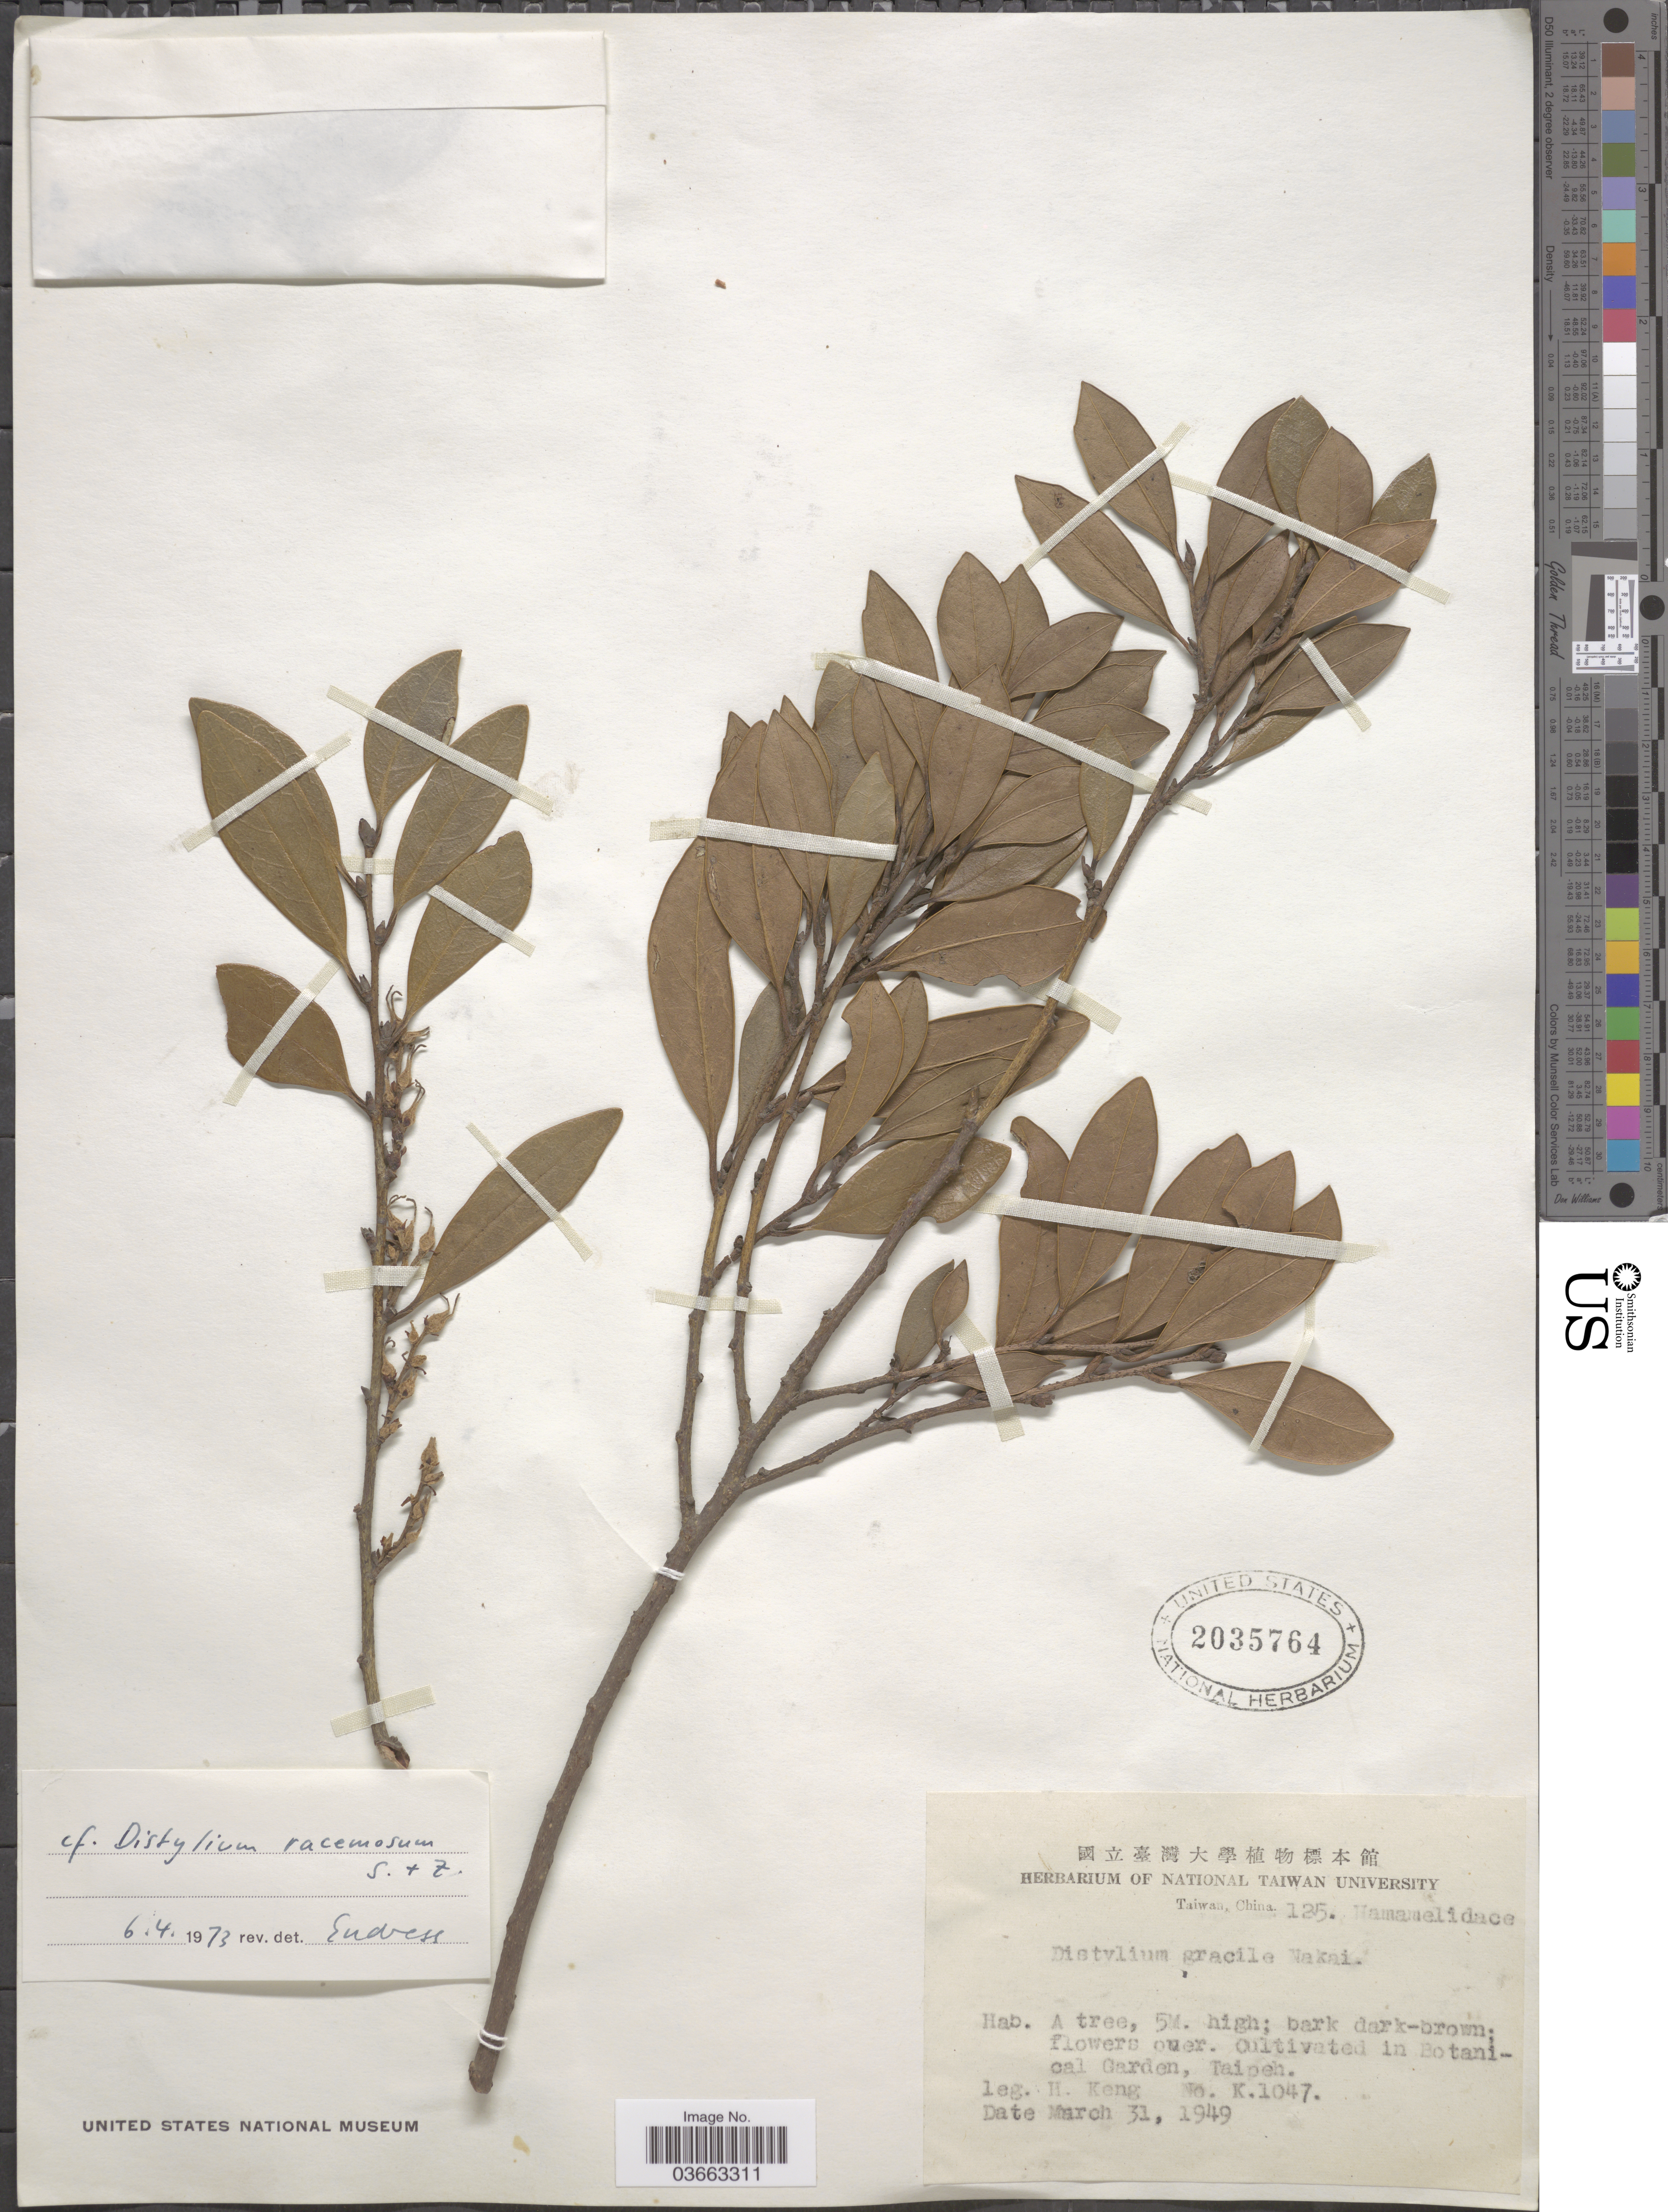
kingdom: Plantae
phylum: Tracheophyta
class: Magnoliopsida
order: Saxifragales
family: Hamamelidaceae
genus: Distylium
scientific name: Distylium racemosum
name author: Siebold & Zucc.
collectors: H. Keng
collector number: K1047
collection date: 1949-03-31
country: Taiwan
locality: Botanical Garden, Taipeh.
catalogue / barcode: US 2035764